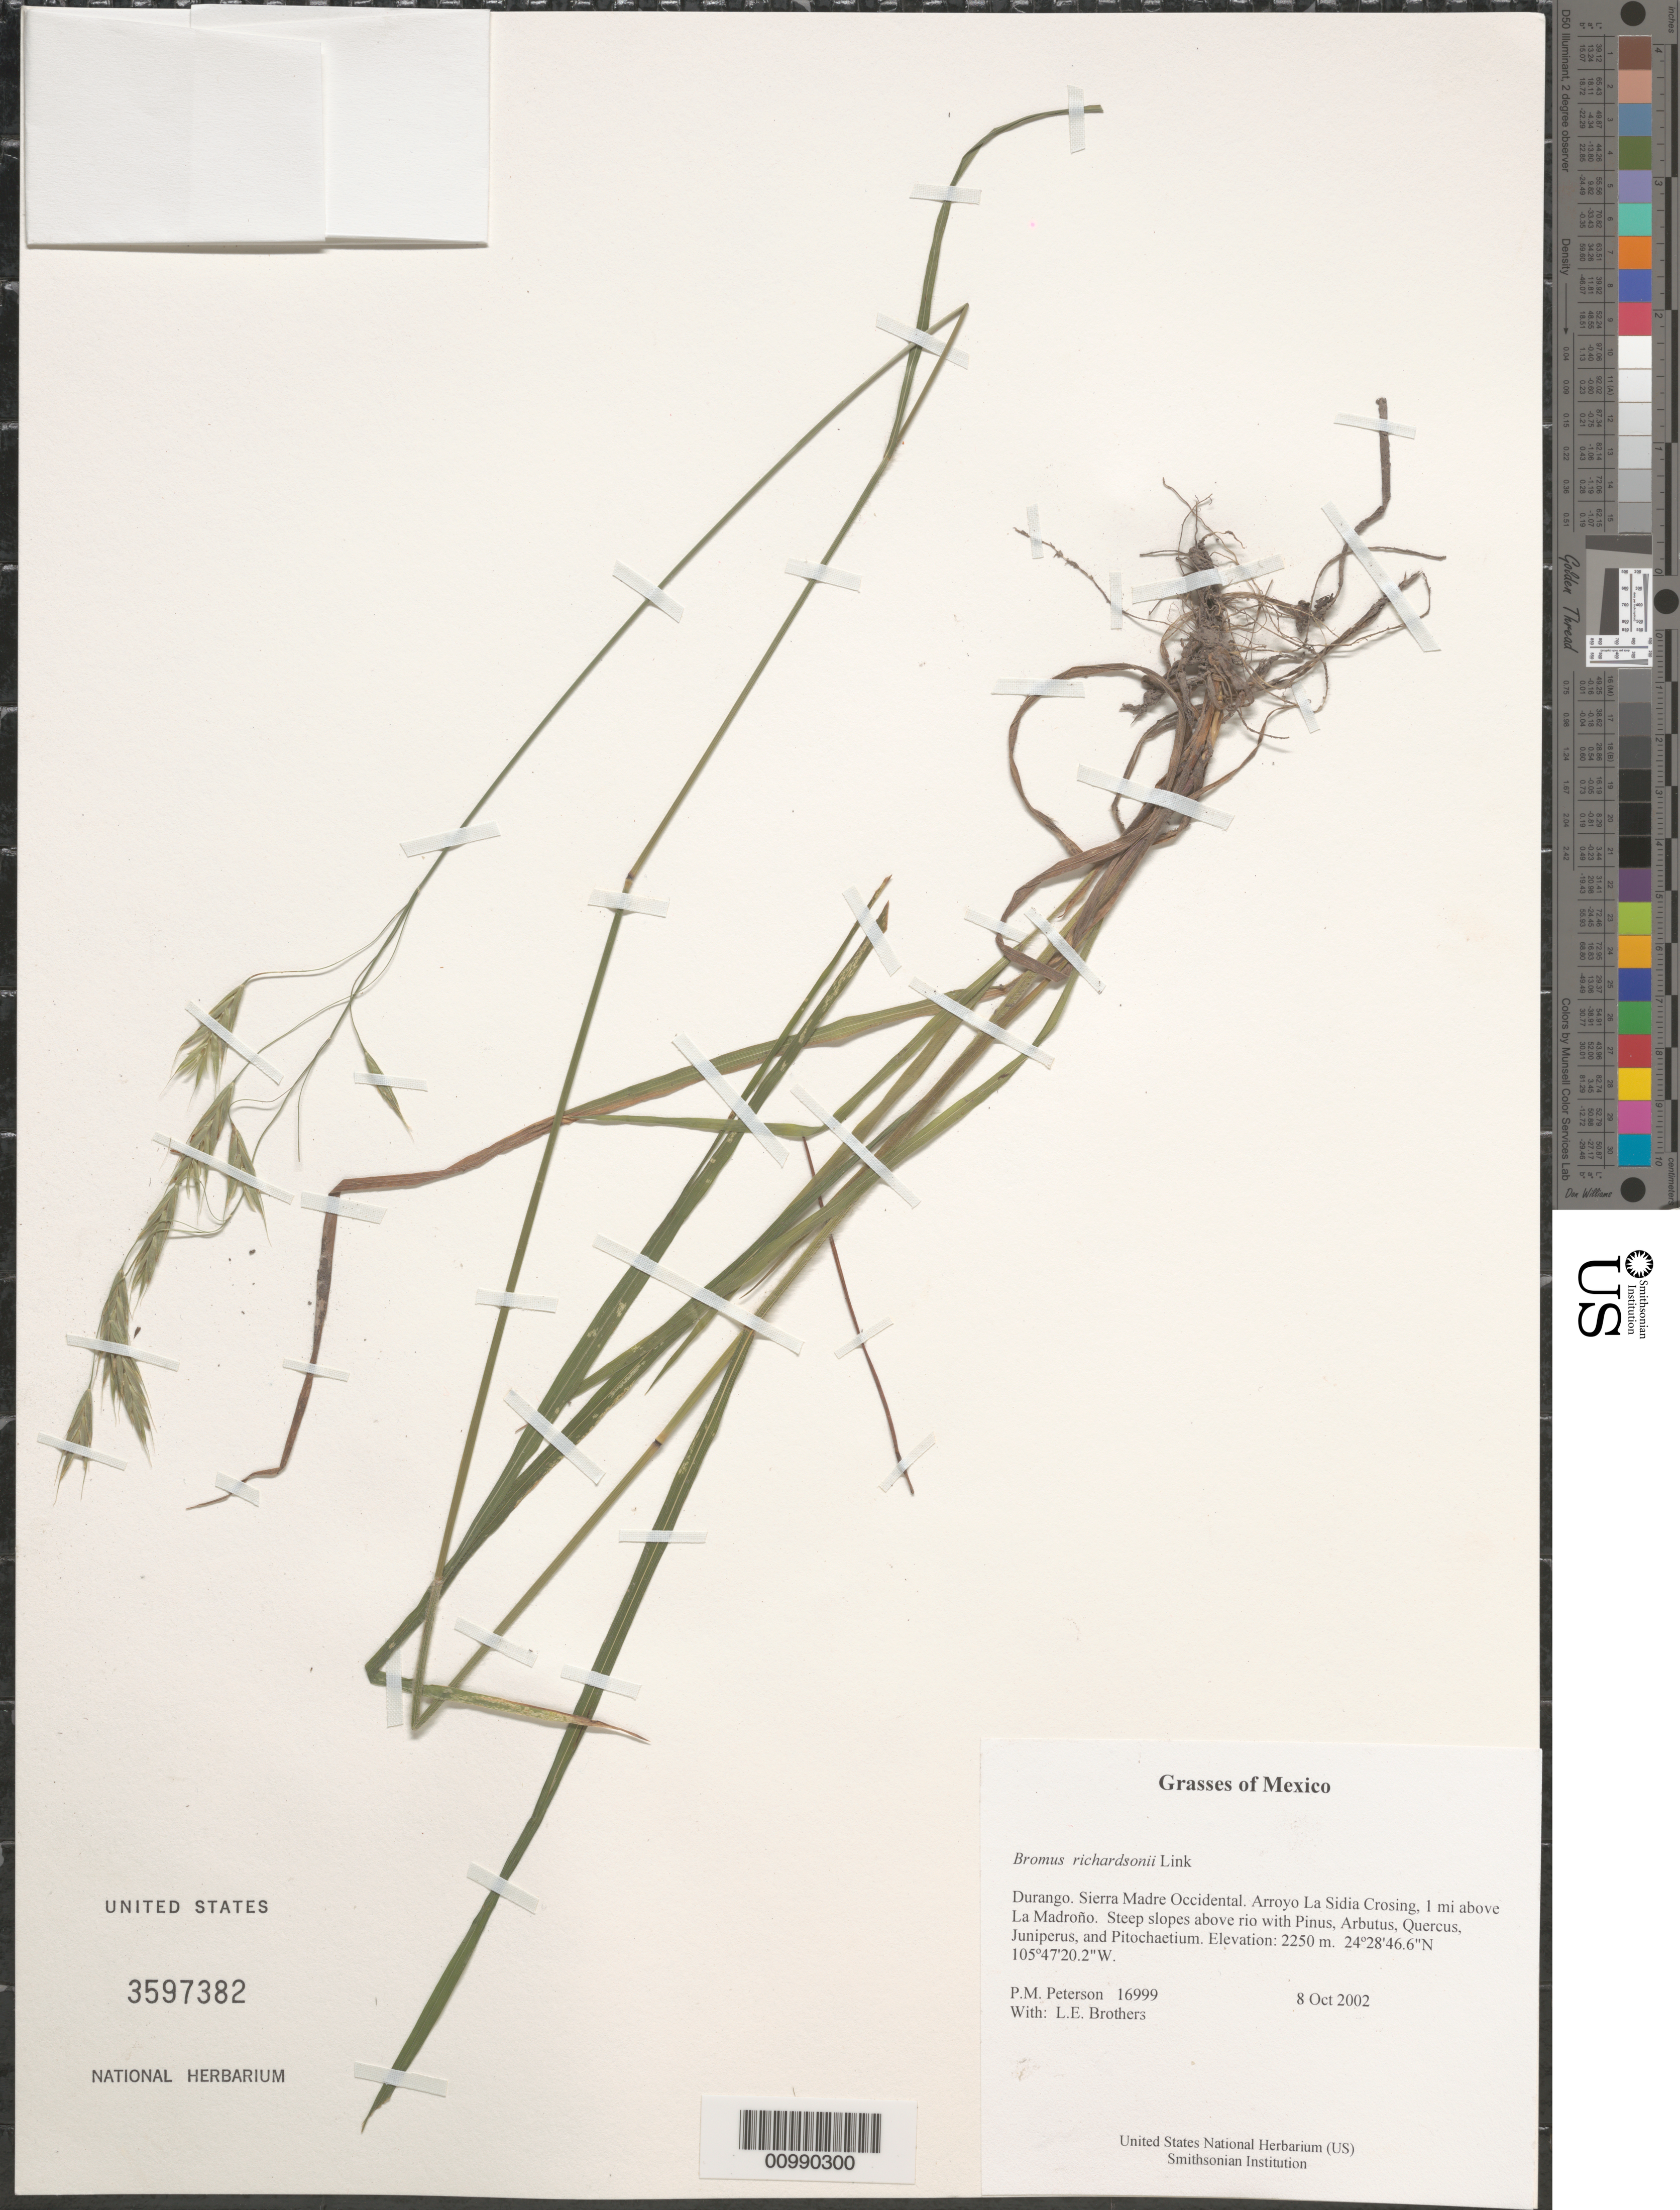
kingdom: Plantae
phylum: Tracheophyta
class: Liliopsida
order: Poales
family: Poaceae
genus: Bromus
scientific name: Bromus richardsonii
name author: Link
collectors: P. M. Peterson & L. E. Brothers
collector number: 16999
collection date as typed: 08 Oct 2002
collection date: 2002-10-08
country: Mexico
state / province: Durango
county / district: Sierra Madre Occidental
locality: Arroyo La Sidia Crosing, 1 mi above La Madroño. Steep slopes above rio with Pinus, Arbutus, Quercus, Juniperus, and Pitochaetium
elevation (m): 2250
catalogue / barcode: US 3597382